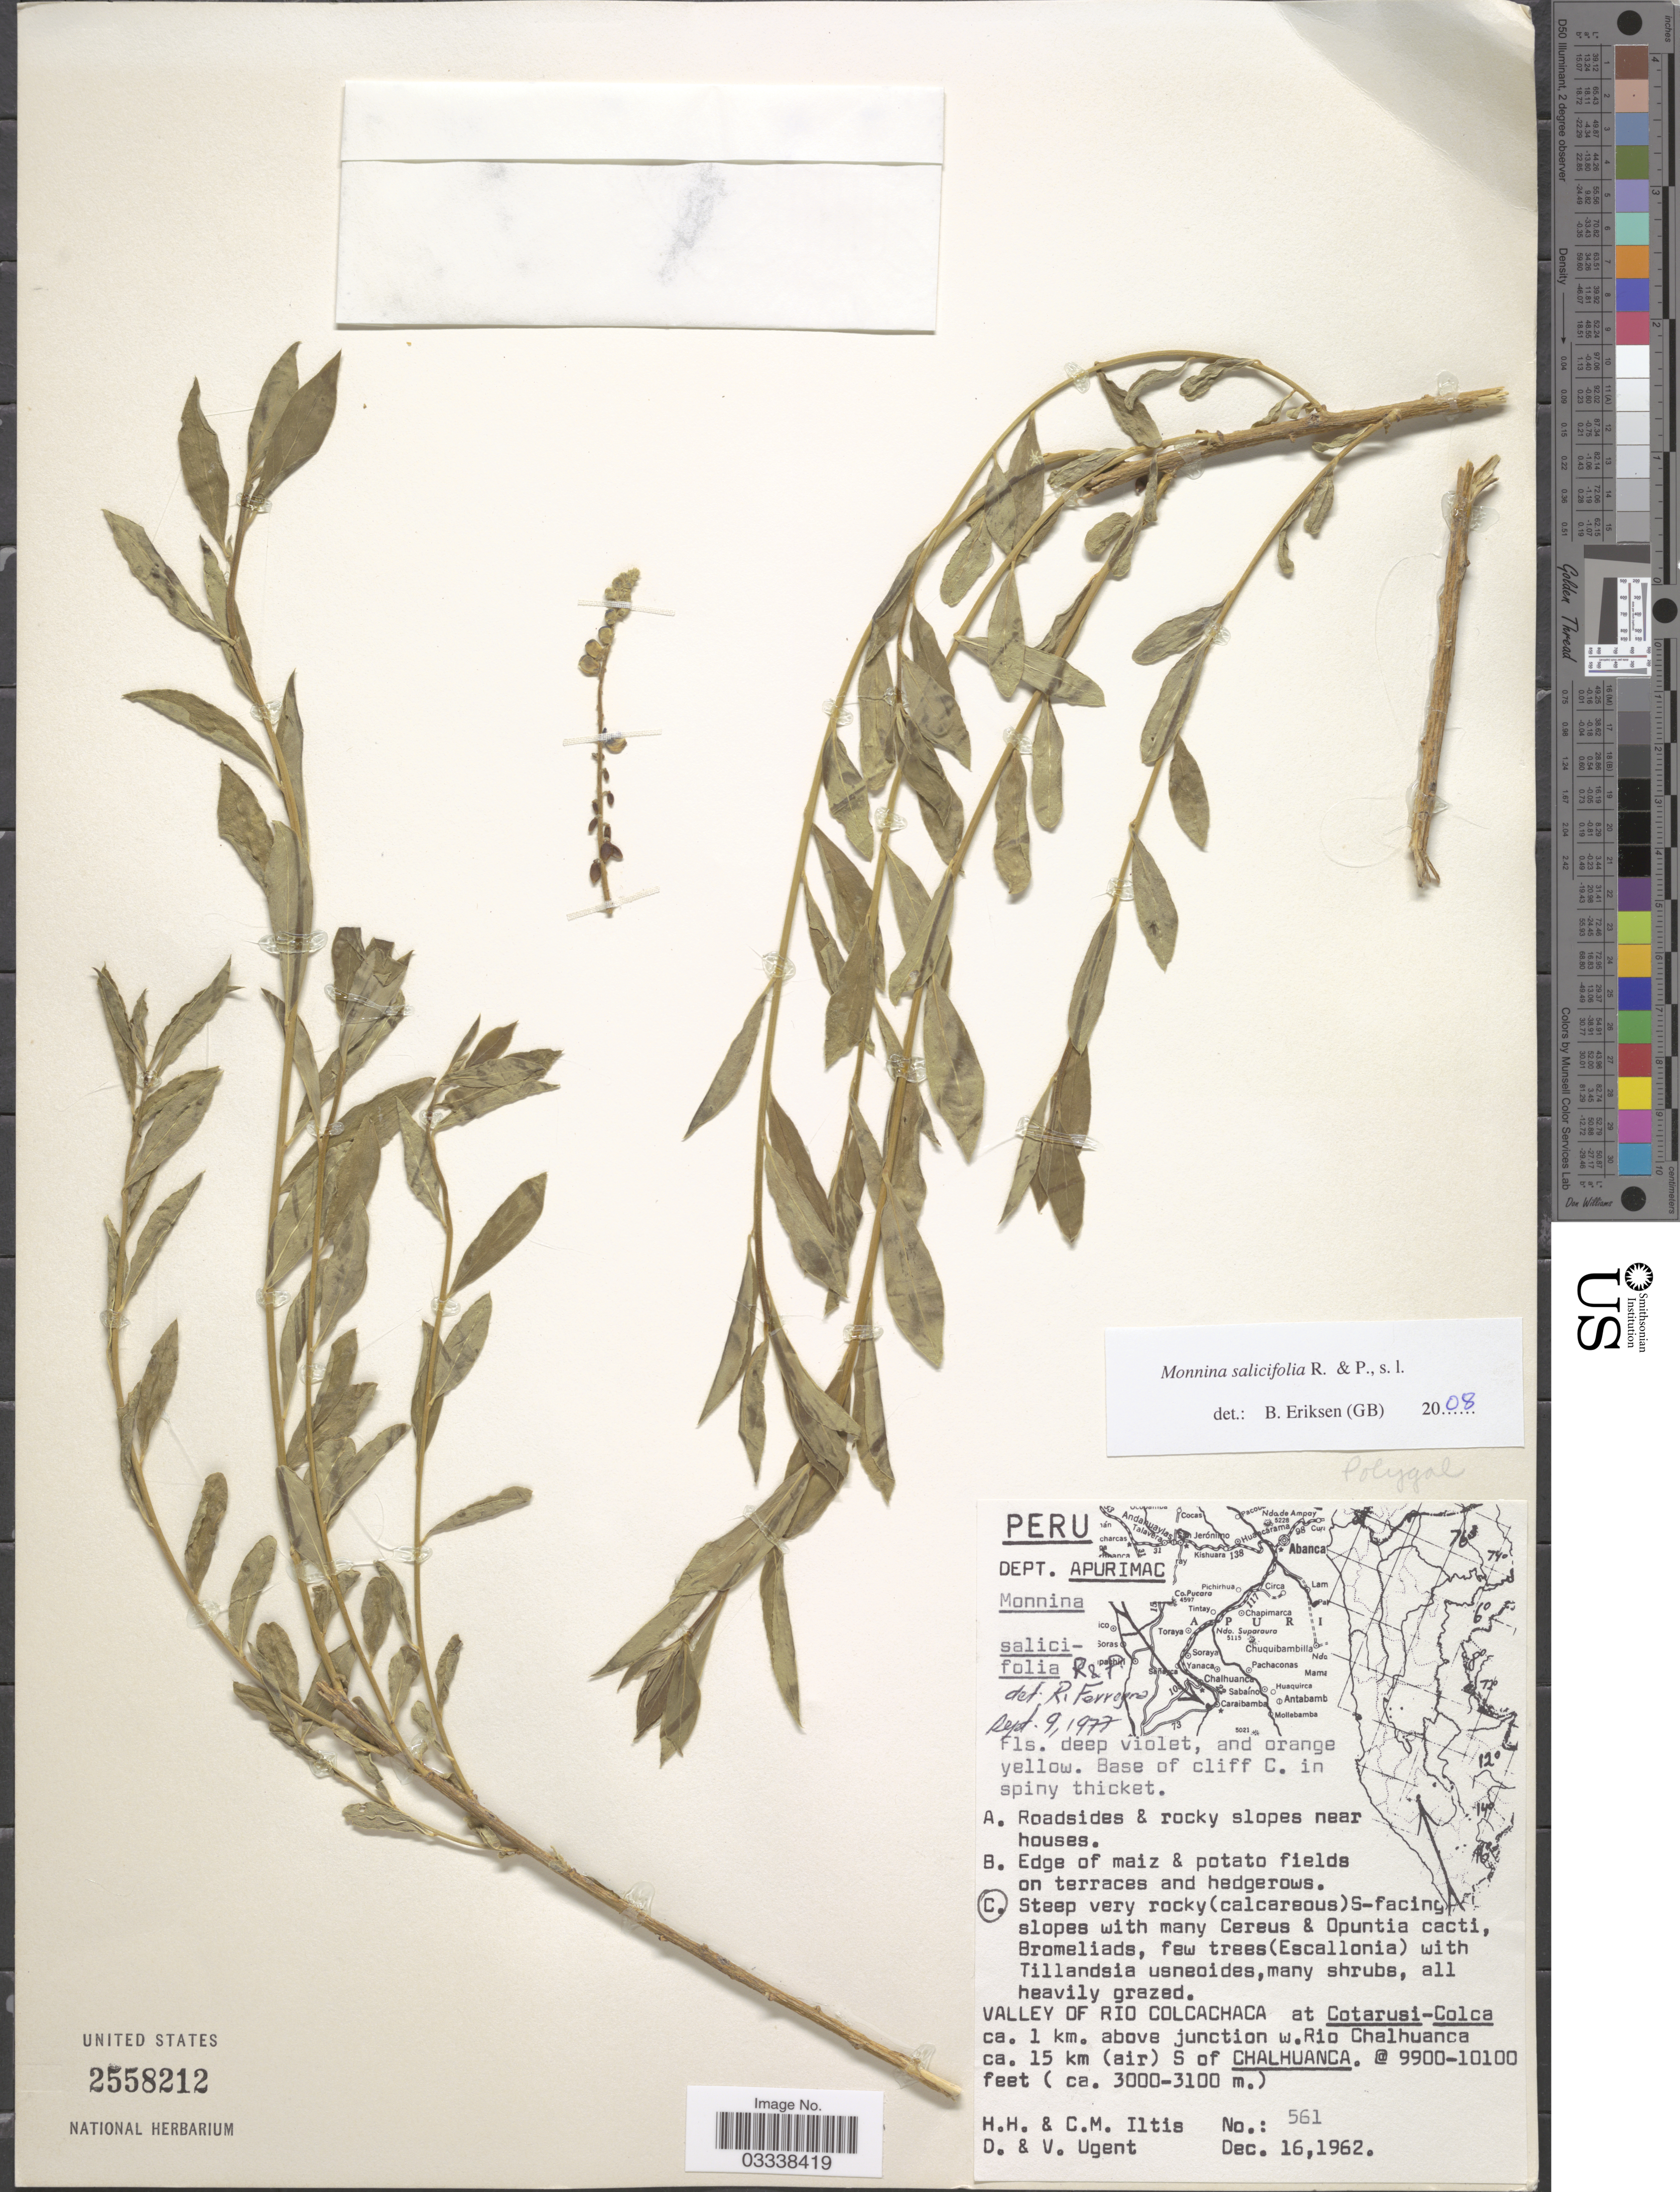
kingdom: Plantae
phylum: Tracheophyta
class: Magnoliopsida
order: Fabales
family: Polygalaceae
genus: Monnina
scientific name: Monnina salicifolia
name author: Ruiz & Pav.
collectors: H. H. Iltis, C. M Iltis, D. Ugent & V. Ugent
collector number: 561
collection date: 1962-12-16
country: Peru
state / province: Apurímac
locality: Dept. Apurimac. Valley of Rio Colcachaca at Cotarusi-Colca ca. 1 km. above junction w. Rio Chalhuanca ca. 15 km (air) S of Chalhuanca.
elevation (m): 3000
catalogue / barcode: US 2558212